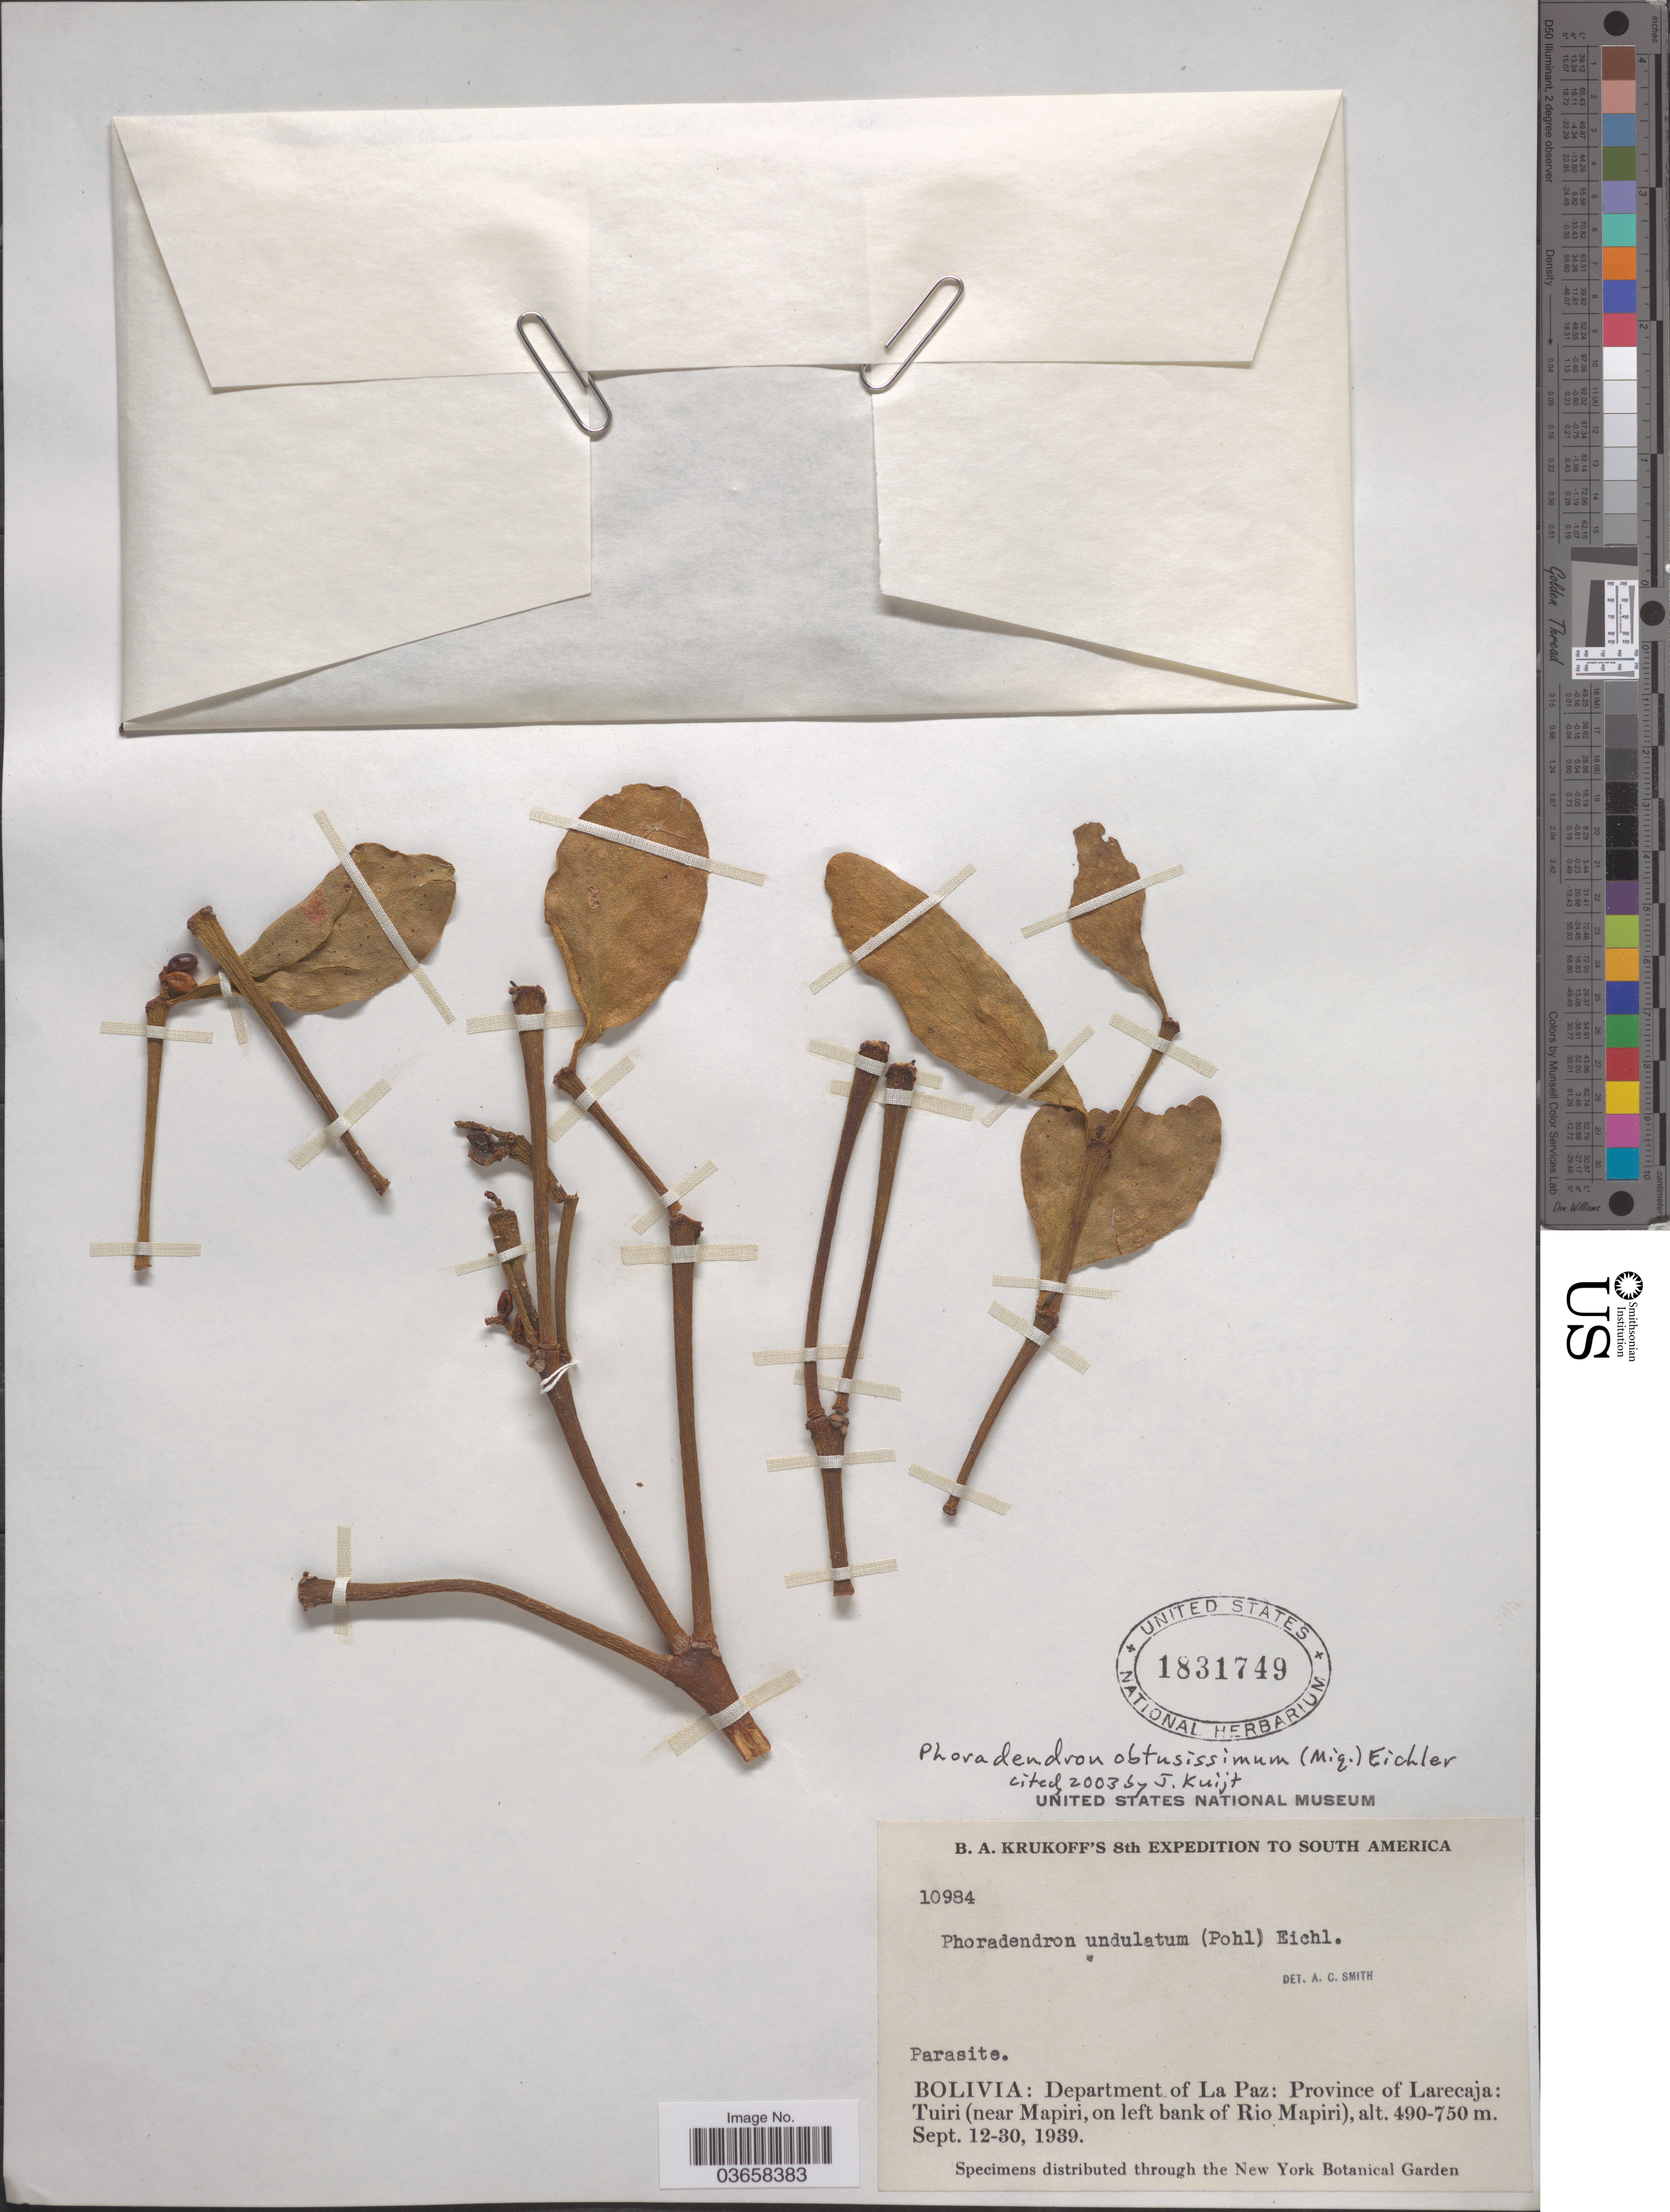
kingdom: Plantae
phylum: Tracheophyta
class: Magnoliopsida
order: Santalales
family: Viscaceae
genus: Phoradendron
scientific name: Phoradendron obtusissimum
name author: (Miq.) Eichler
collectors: B. A. Krukoff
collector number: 10984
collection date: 1939-09-12/1939-09-30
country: Bolivia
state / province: La Paz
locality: Department of La Paz: Province of Larecaja: Tuiri (near Mapiri, on left bank of Rio Mapiri).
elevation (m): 490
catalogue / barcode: US 1831749